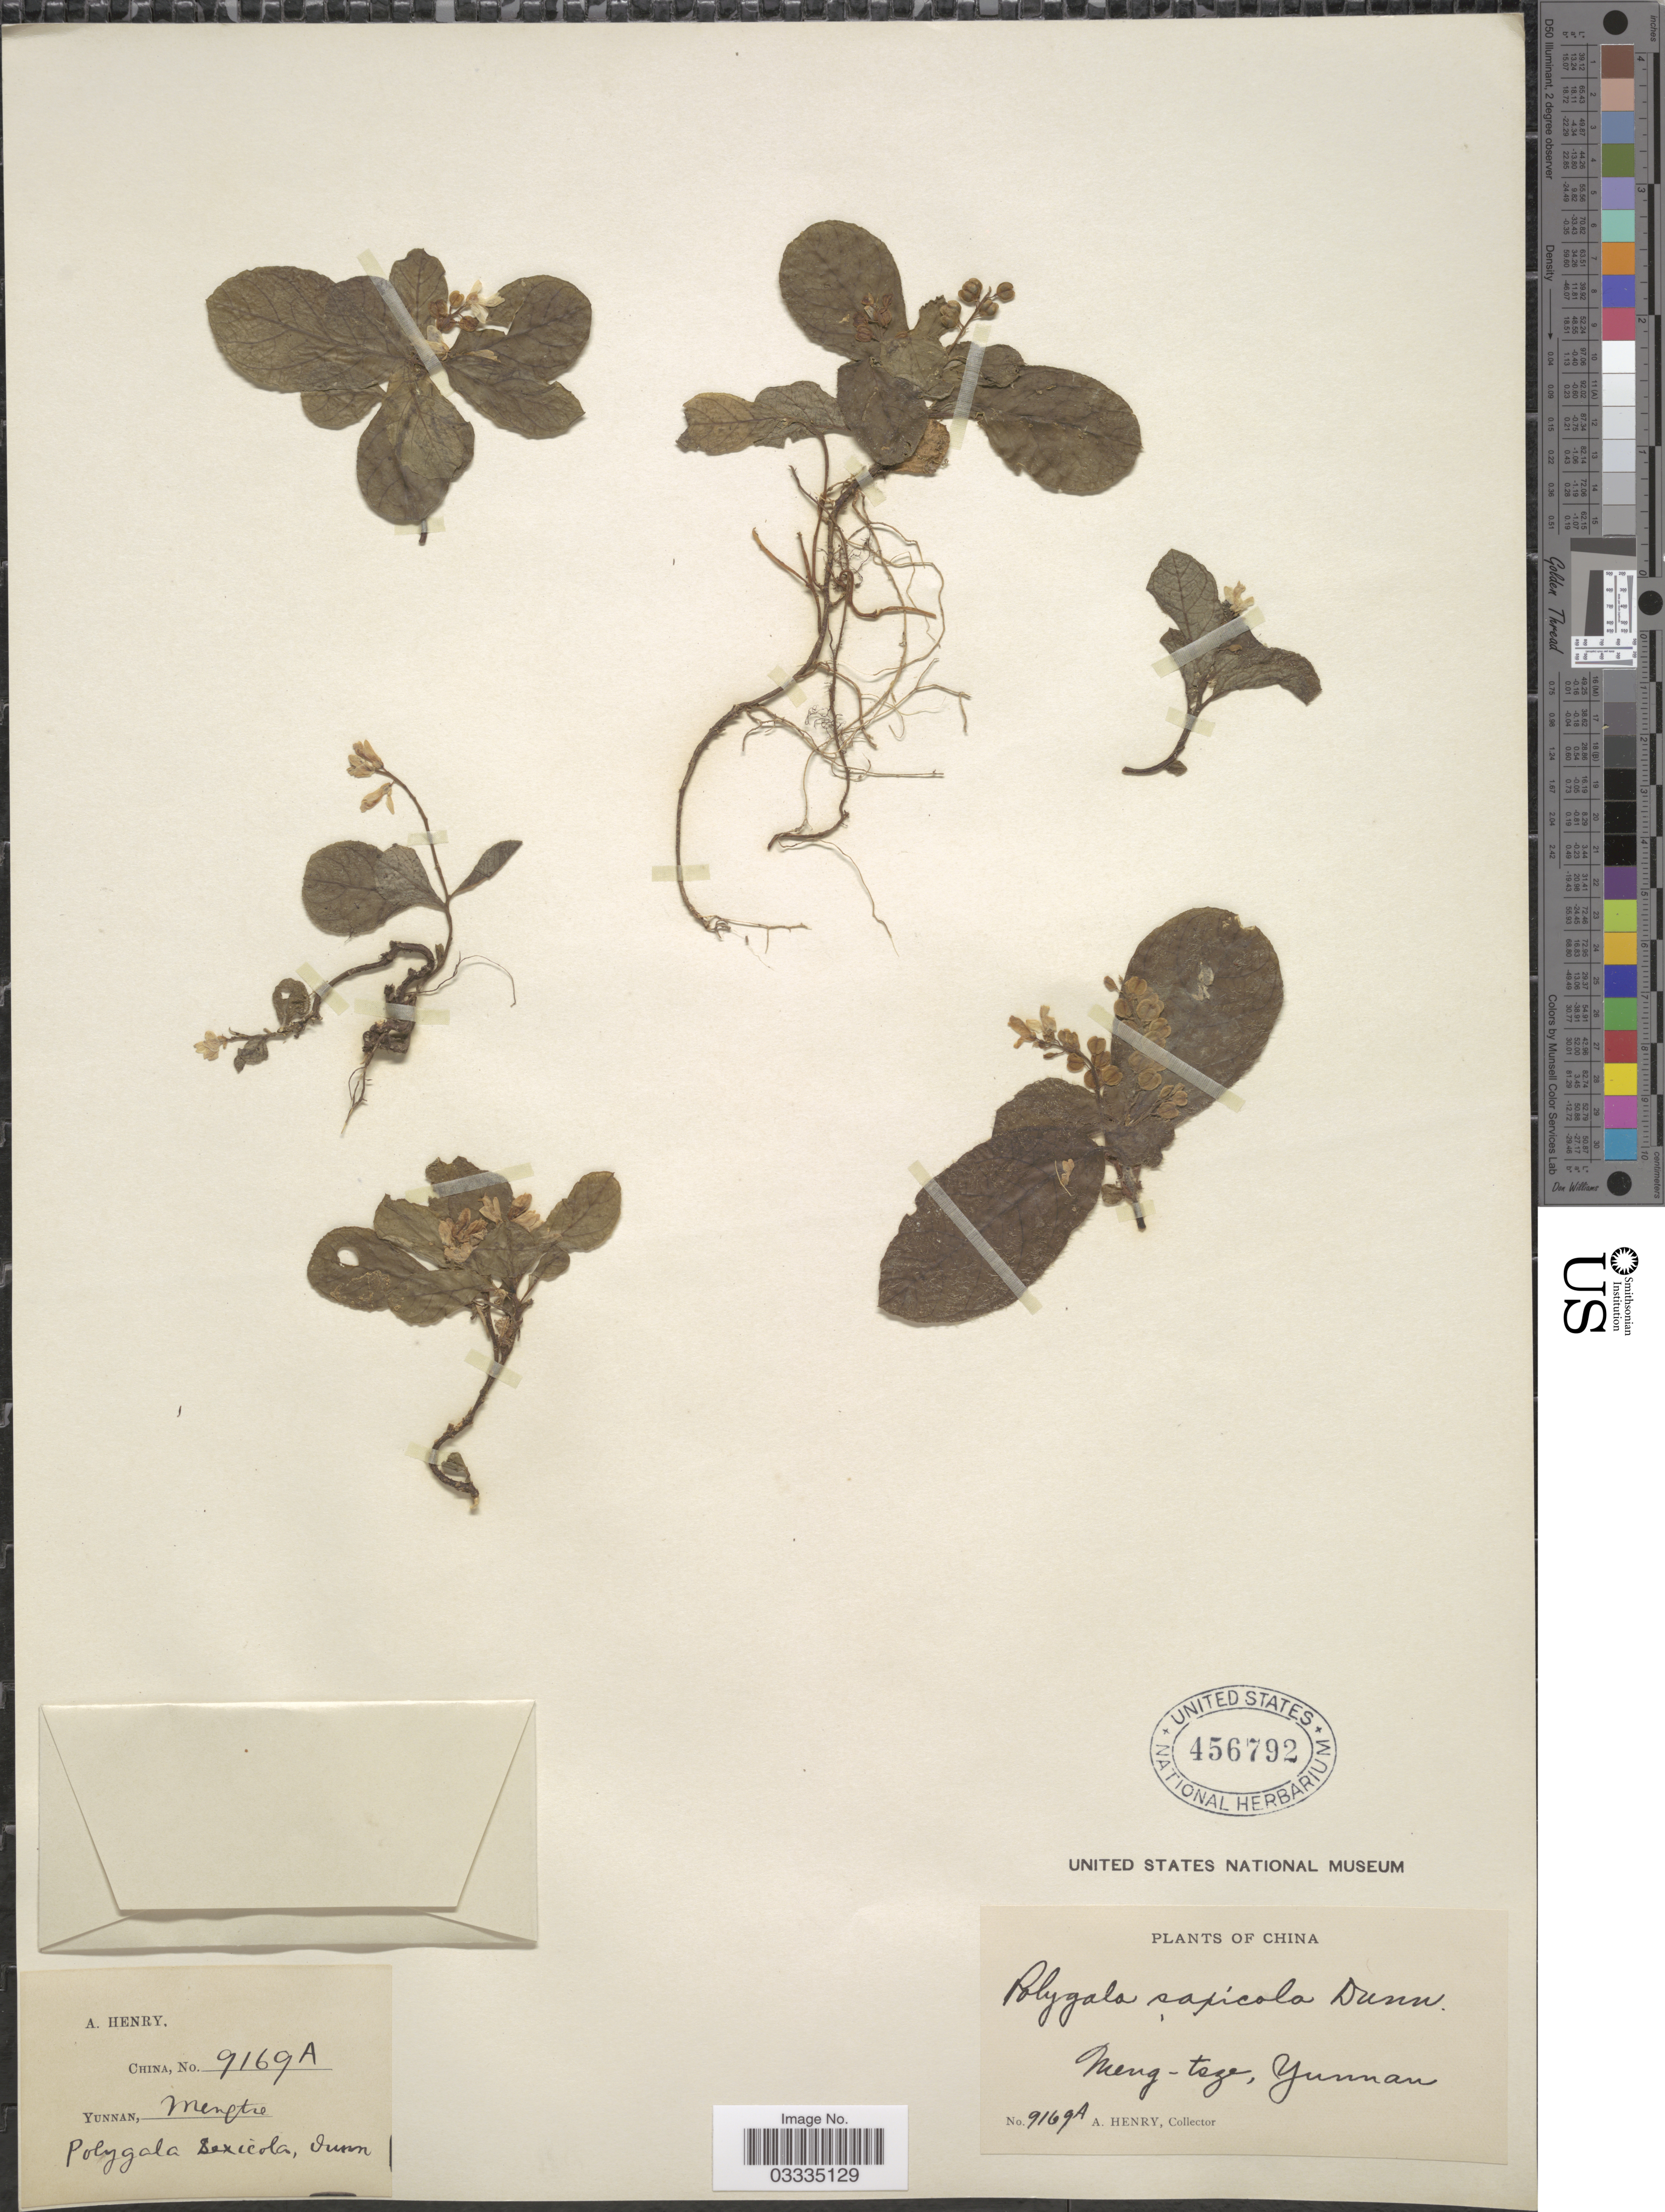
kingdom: Plantae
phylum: Tracheophyta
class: Magnoliopsida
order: Fabales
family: Polygalaceae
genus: Polygala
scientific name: Polygala saxicola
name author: Dunn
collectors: A. Henry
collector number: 9169 A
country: China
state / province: Yunnan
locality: Meng-tze.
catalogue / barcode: US 456792